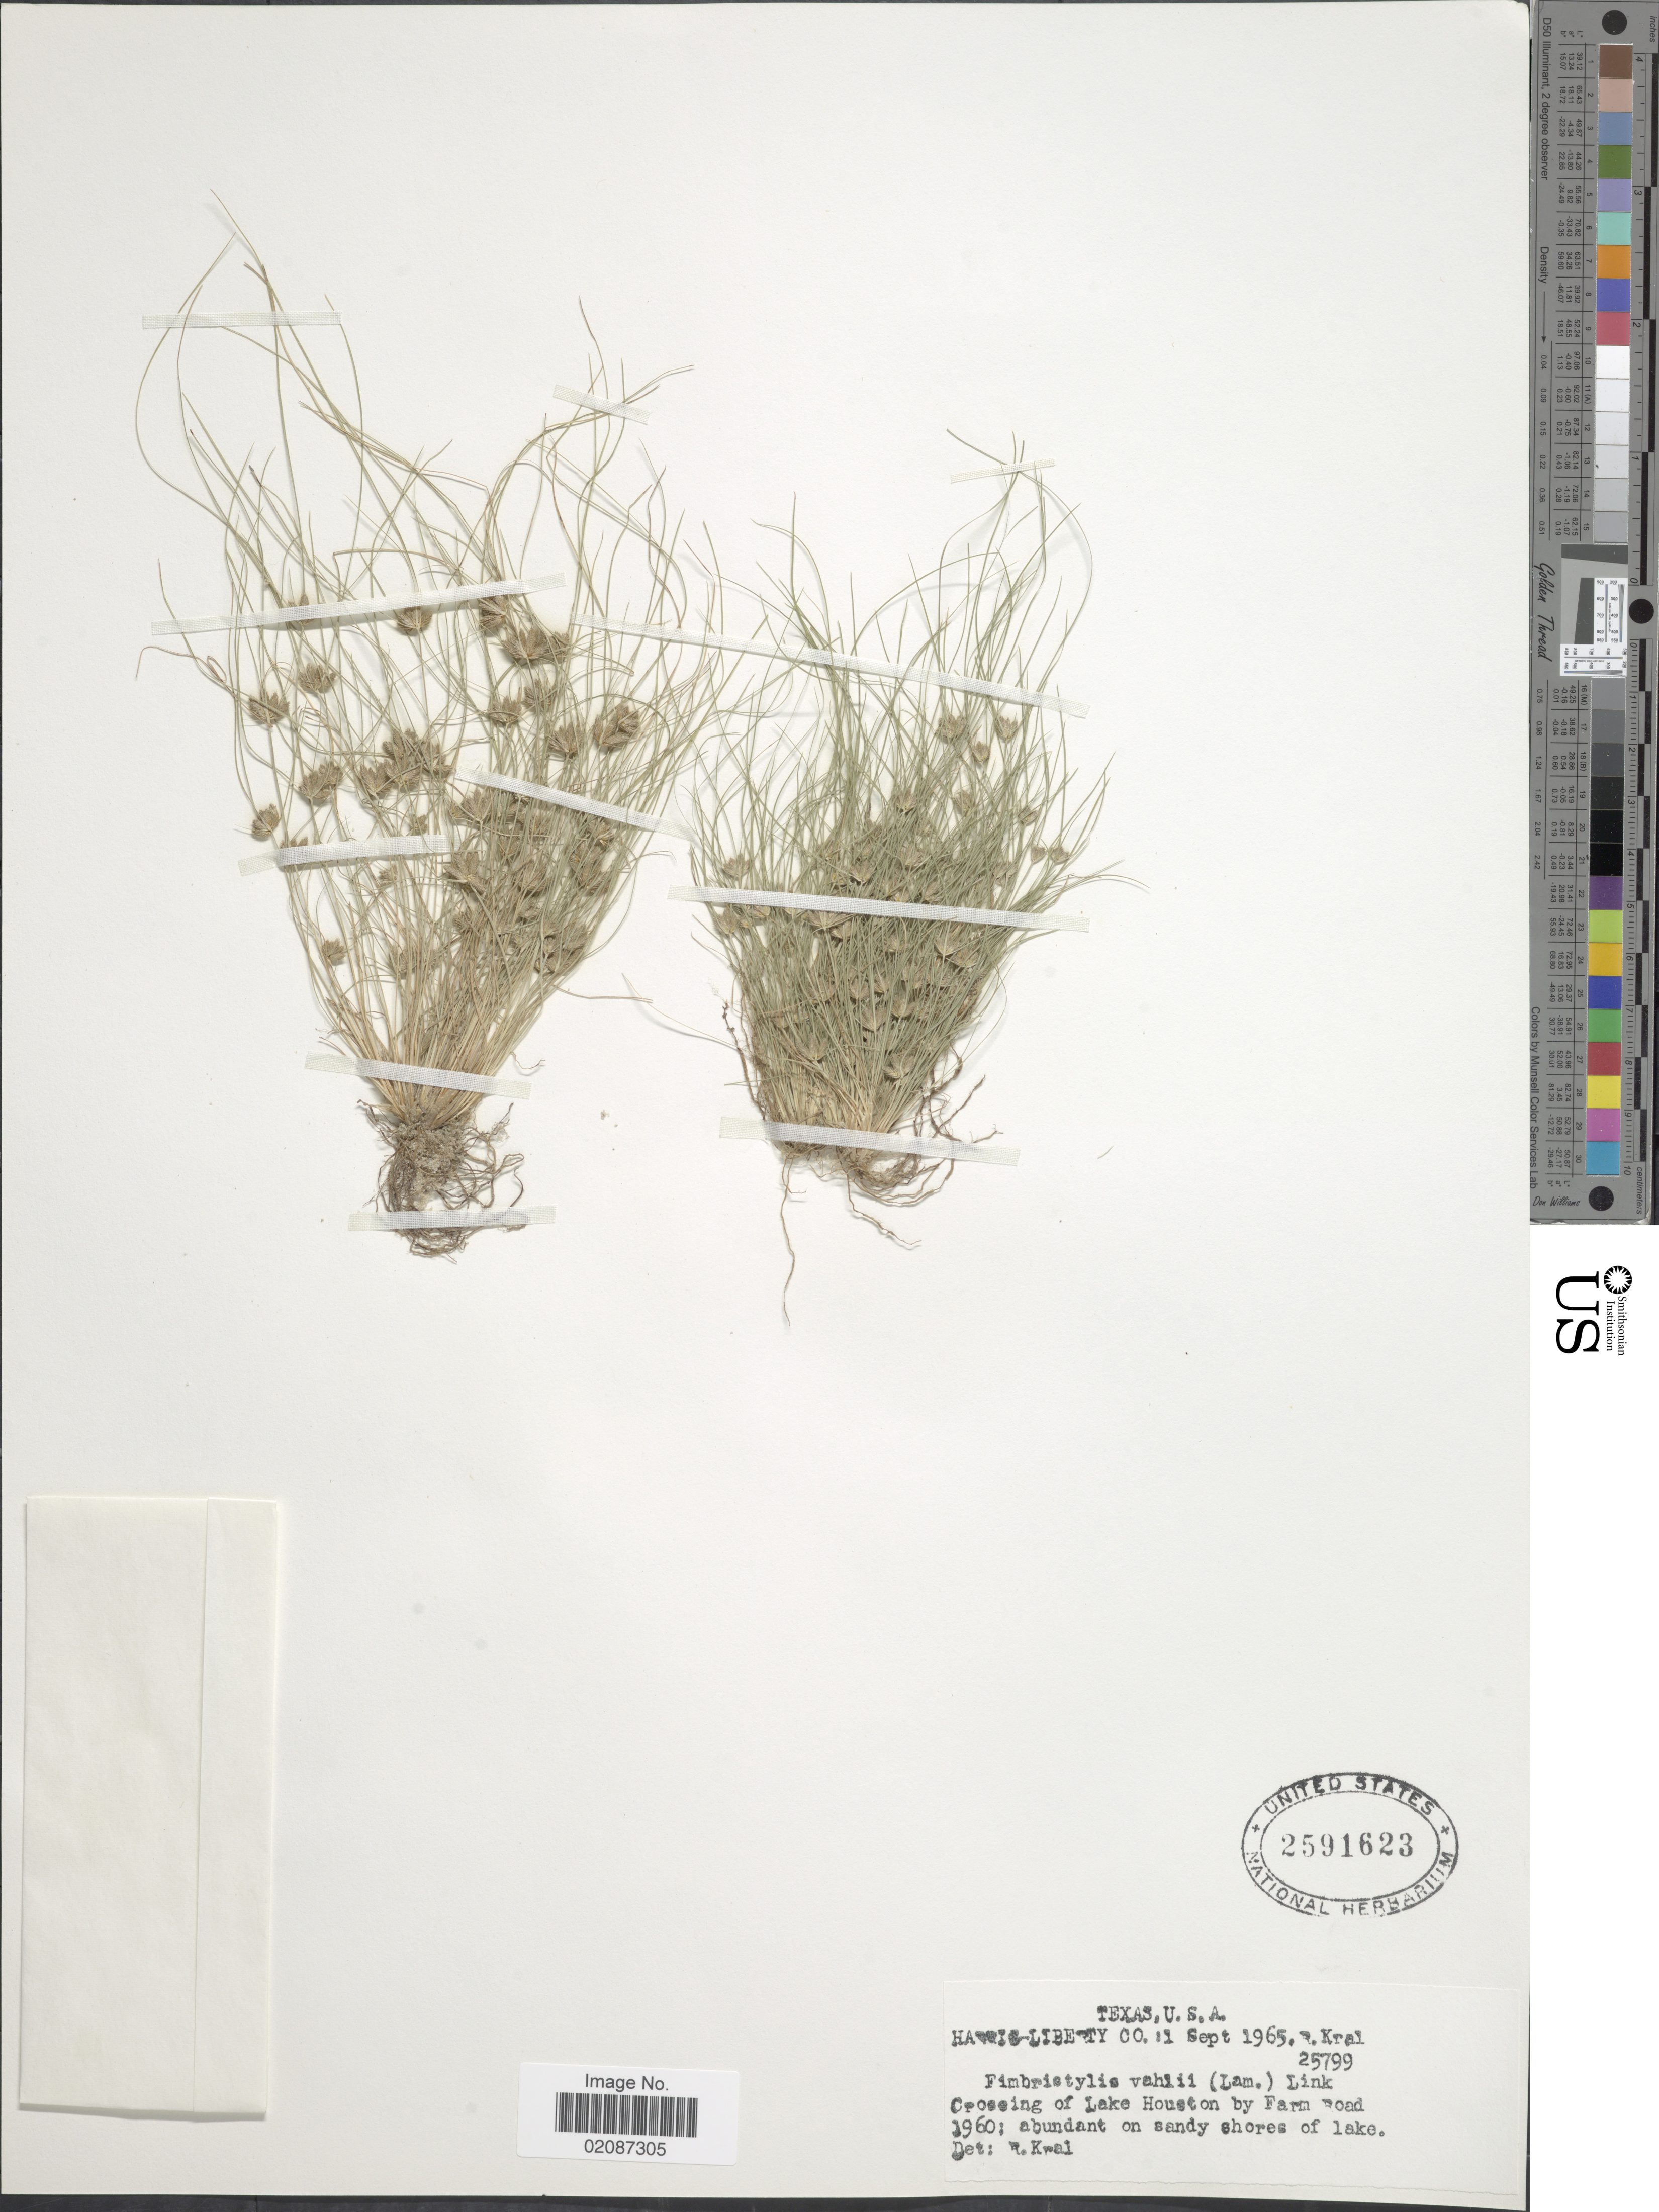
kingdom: Plantae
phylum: Tracheophyta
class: Liliopsida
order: Poales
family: Cyperaceae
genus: Fimbristylis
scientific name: Fimbristylis vahlii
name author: (Lam.) Link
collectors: R. Kral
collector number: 25799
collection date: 1965-09-01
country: United States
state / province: Texas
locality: Harris-Liberty Co.: crossing of Lake Houston by Farm road 1960: abundant on sandy shores of lake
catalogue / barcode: US 2591623